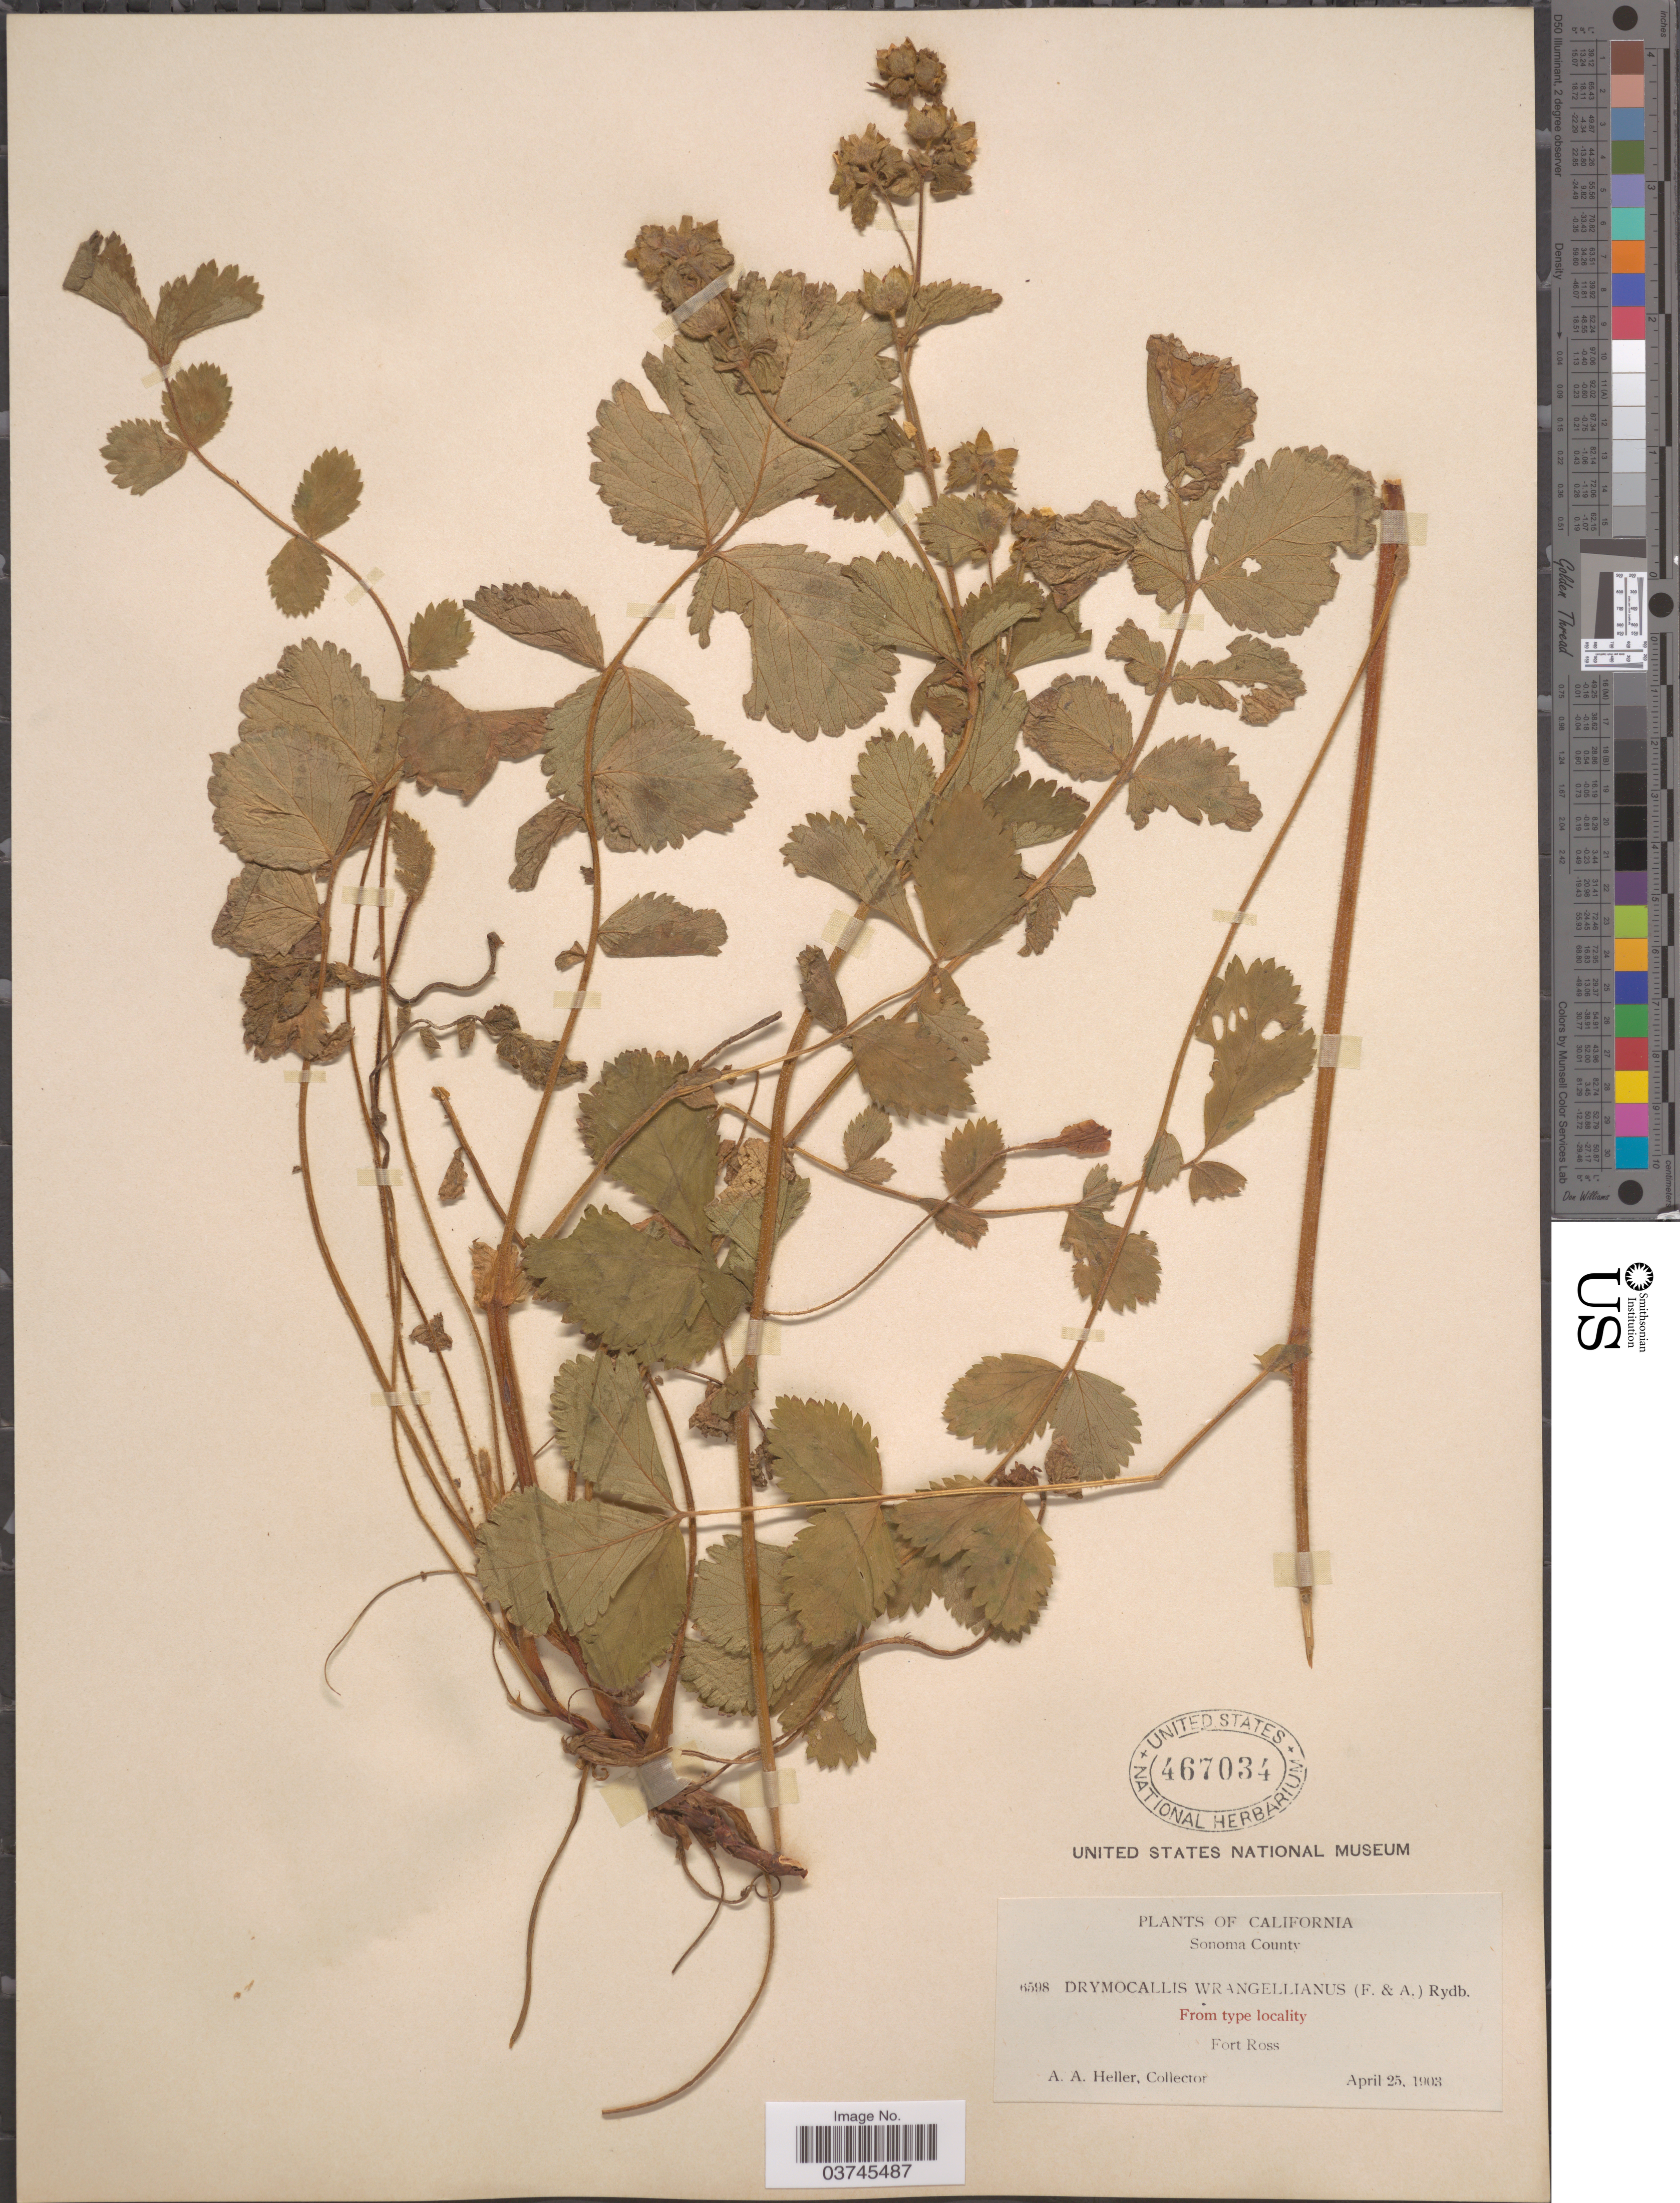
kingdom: Plantae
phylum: Tracheophyta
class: Magnoliopsida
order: Rosales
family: Rosaceae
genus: Drymocallis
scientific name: Drymocallis glandulosa var. wrangelliana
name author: (Greene) Ertter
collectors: A. A. Heller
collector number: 6598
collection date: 1903-04-25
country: United States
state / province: California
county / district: Sonoma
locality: Sonoma County. Fort Ross.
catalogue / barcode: US 467034